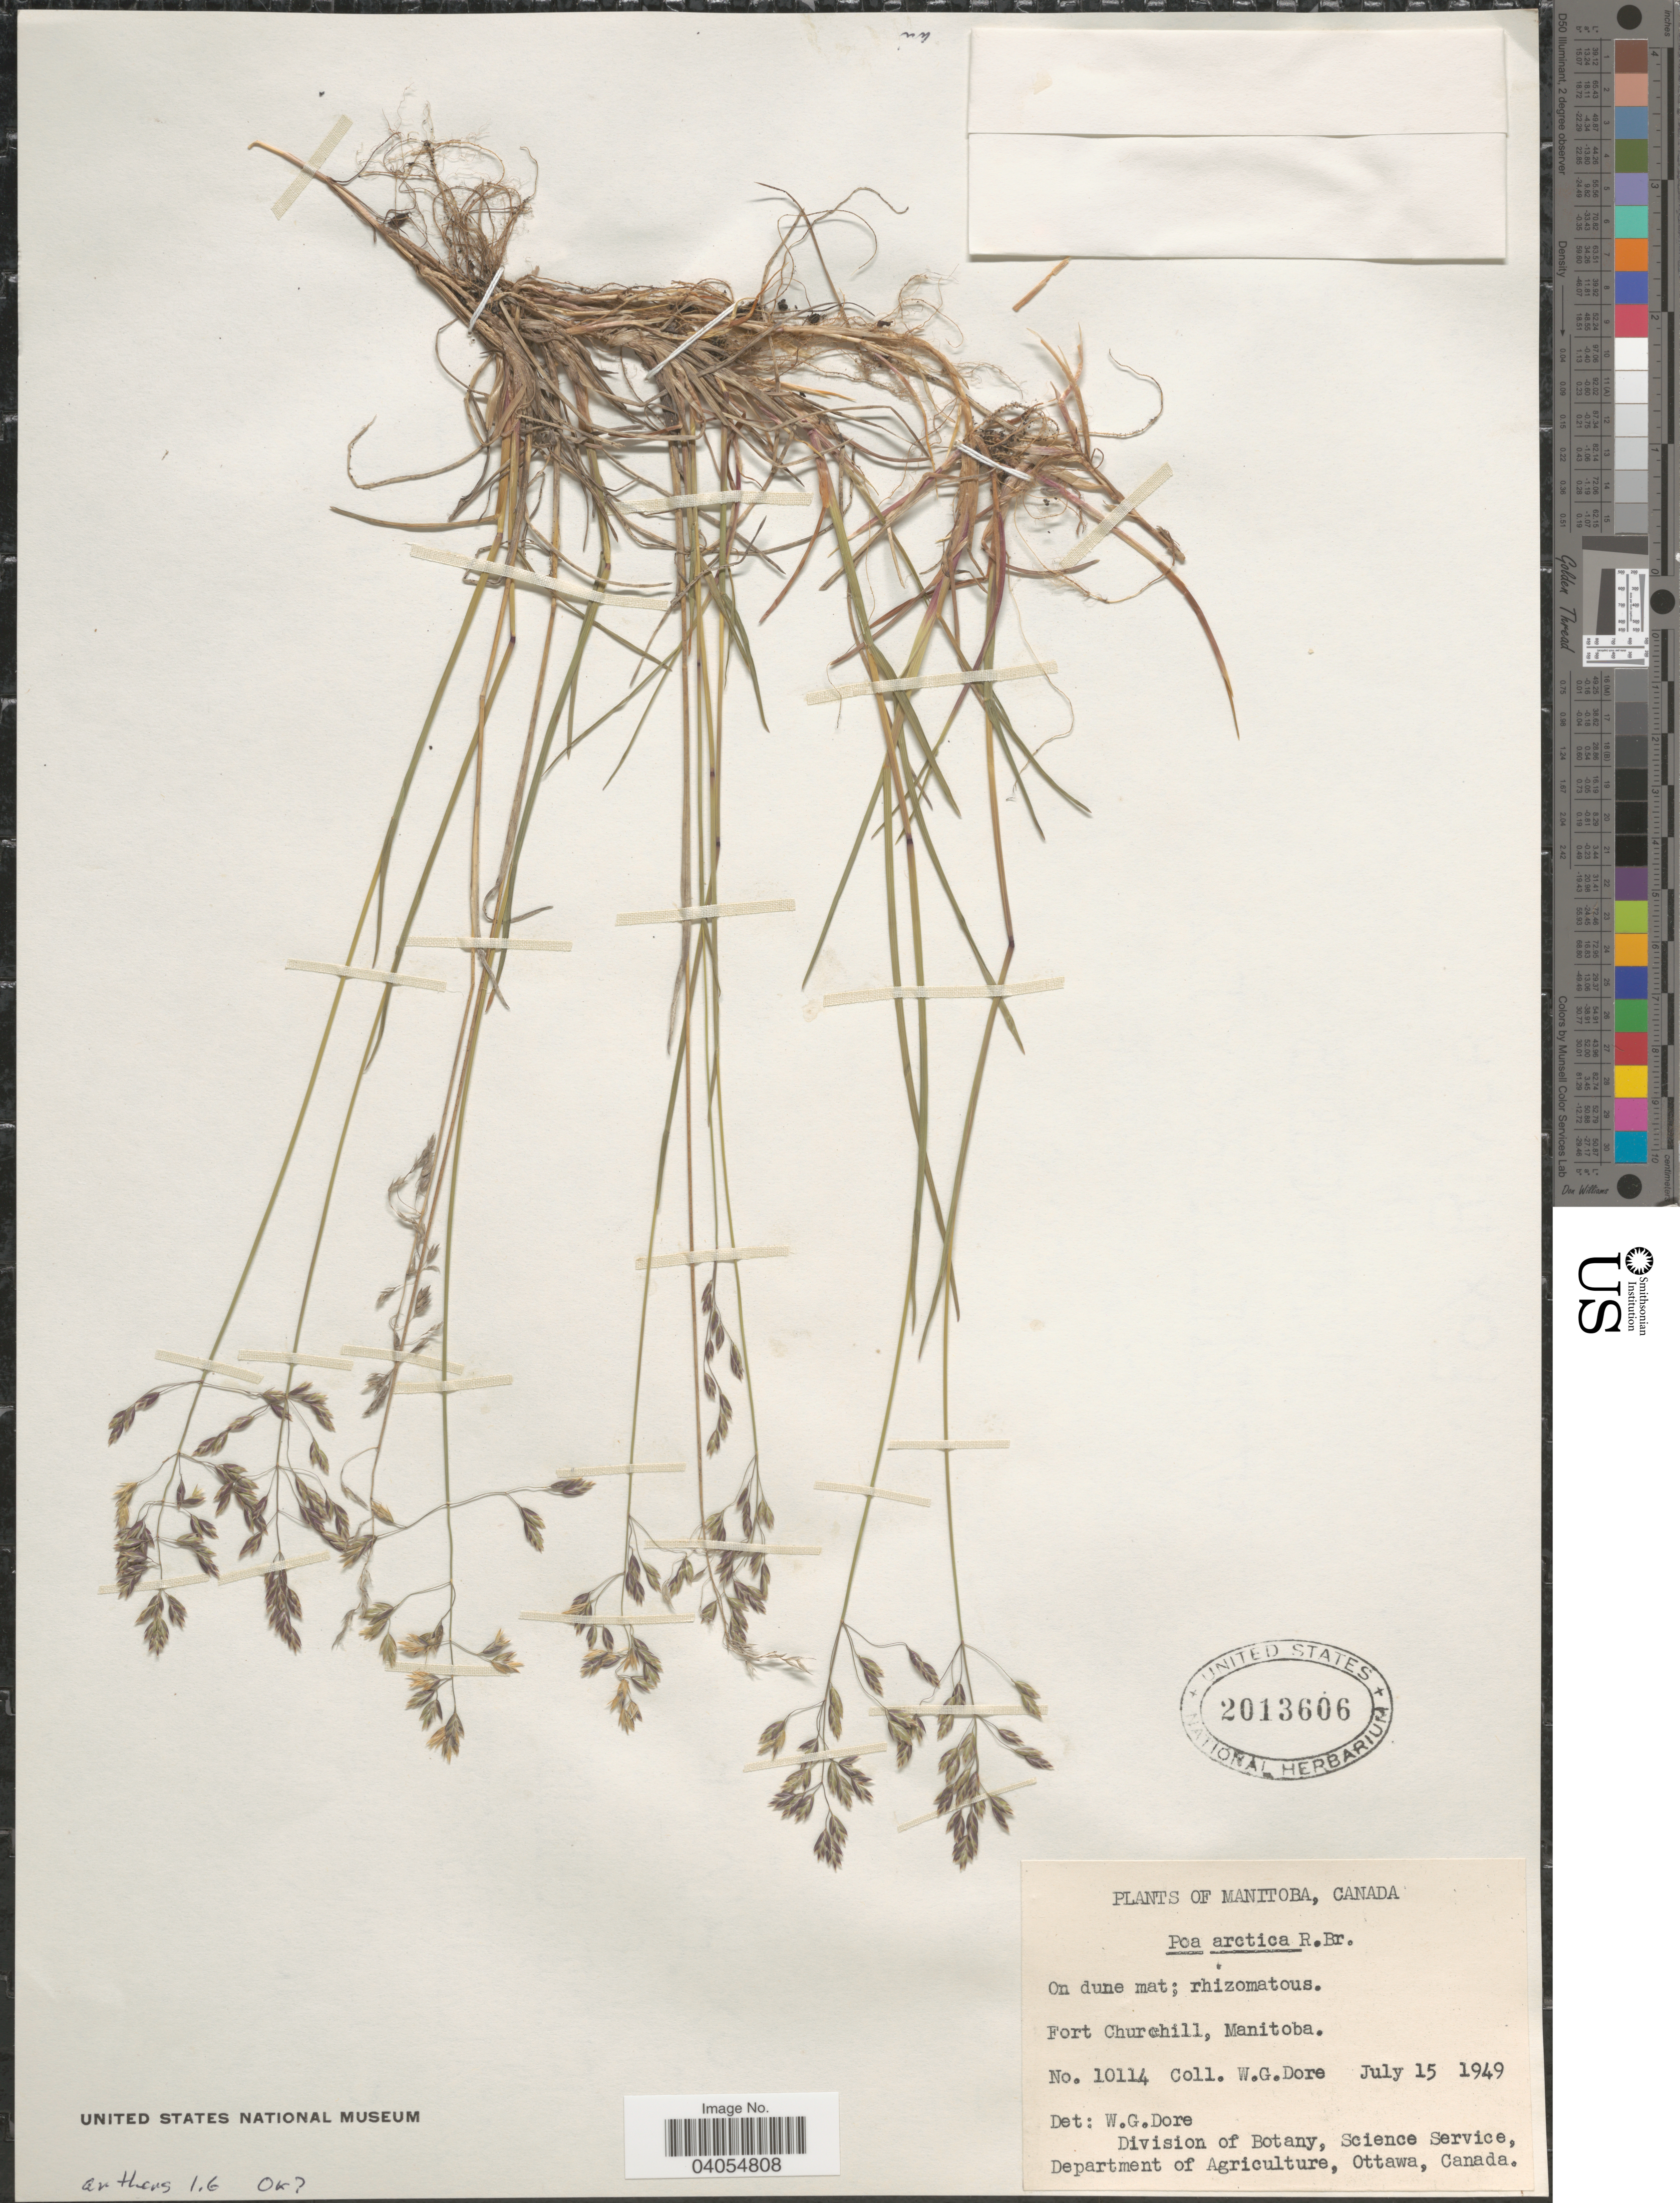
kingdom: Plantae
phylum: Tracheophyta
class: Liliopsida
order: Poales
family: Poaceae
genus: Poa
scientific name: Poa arctica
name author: R. Br.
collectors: W. Dore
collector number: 10114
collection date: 1949-07-15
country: Canada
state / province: Manitoba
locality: Fort Churchill.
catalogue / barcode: US 2013606